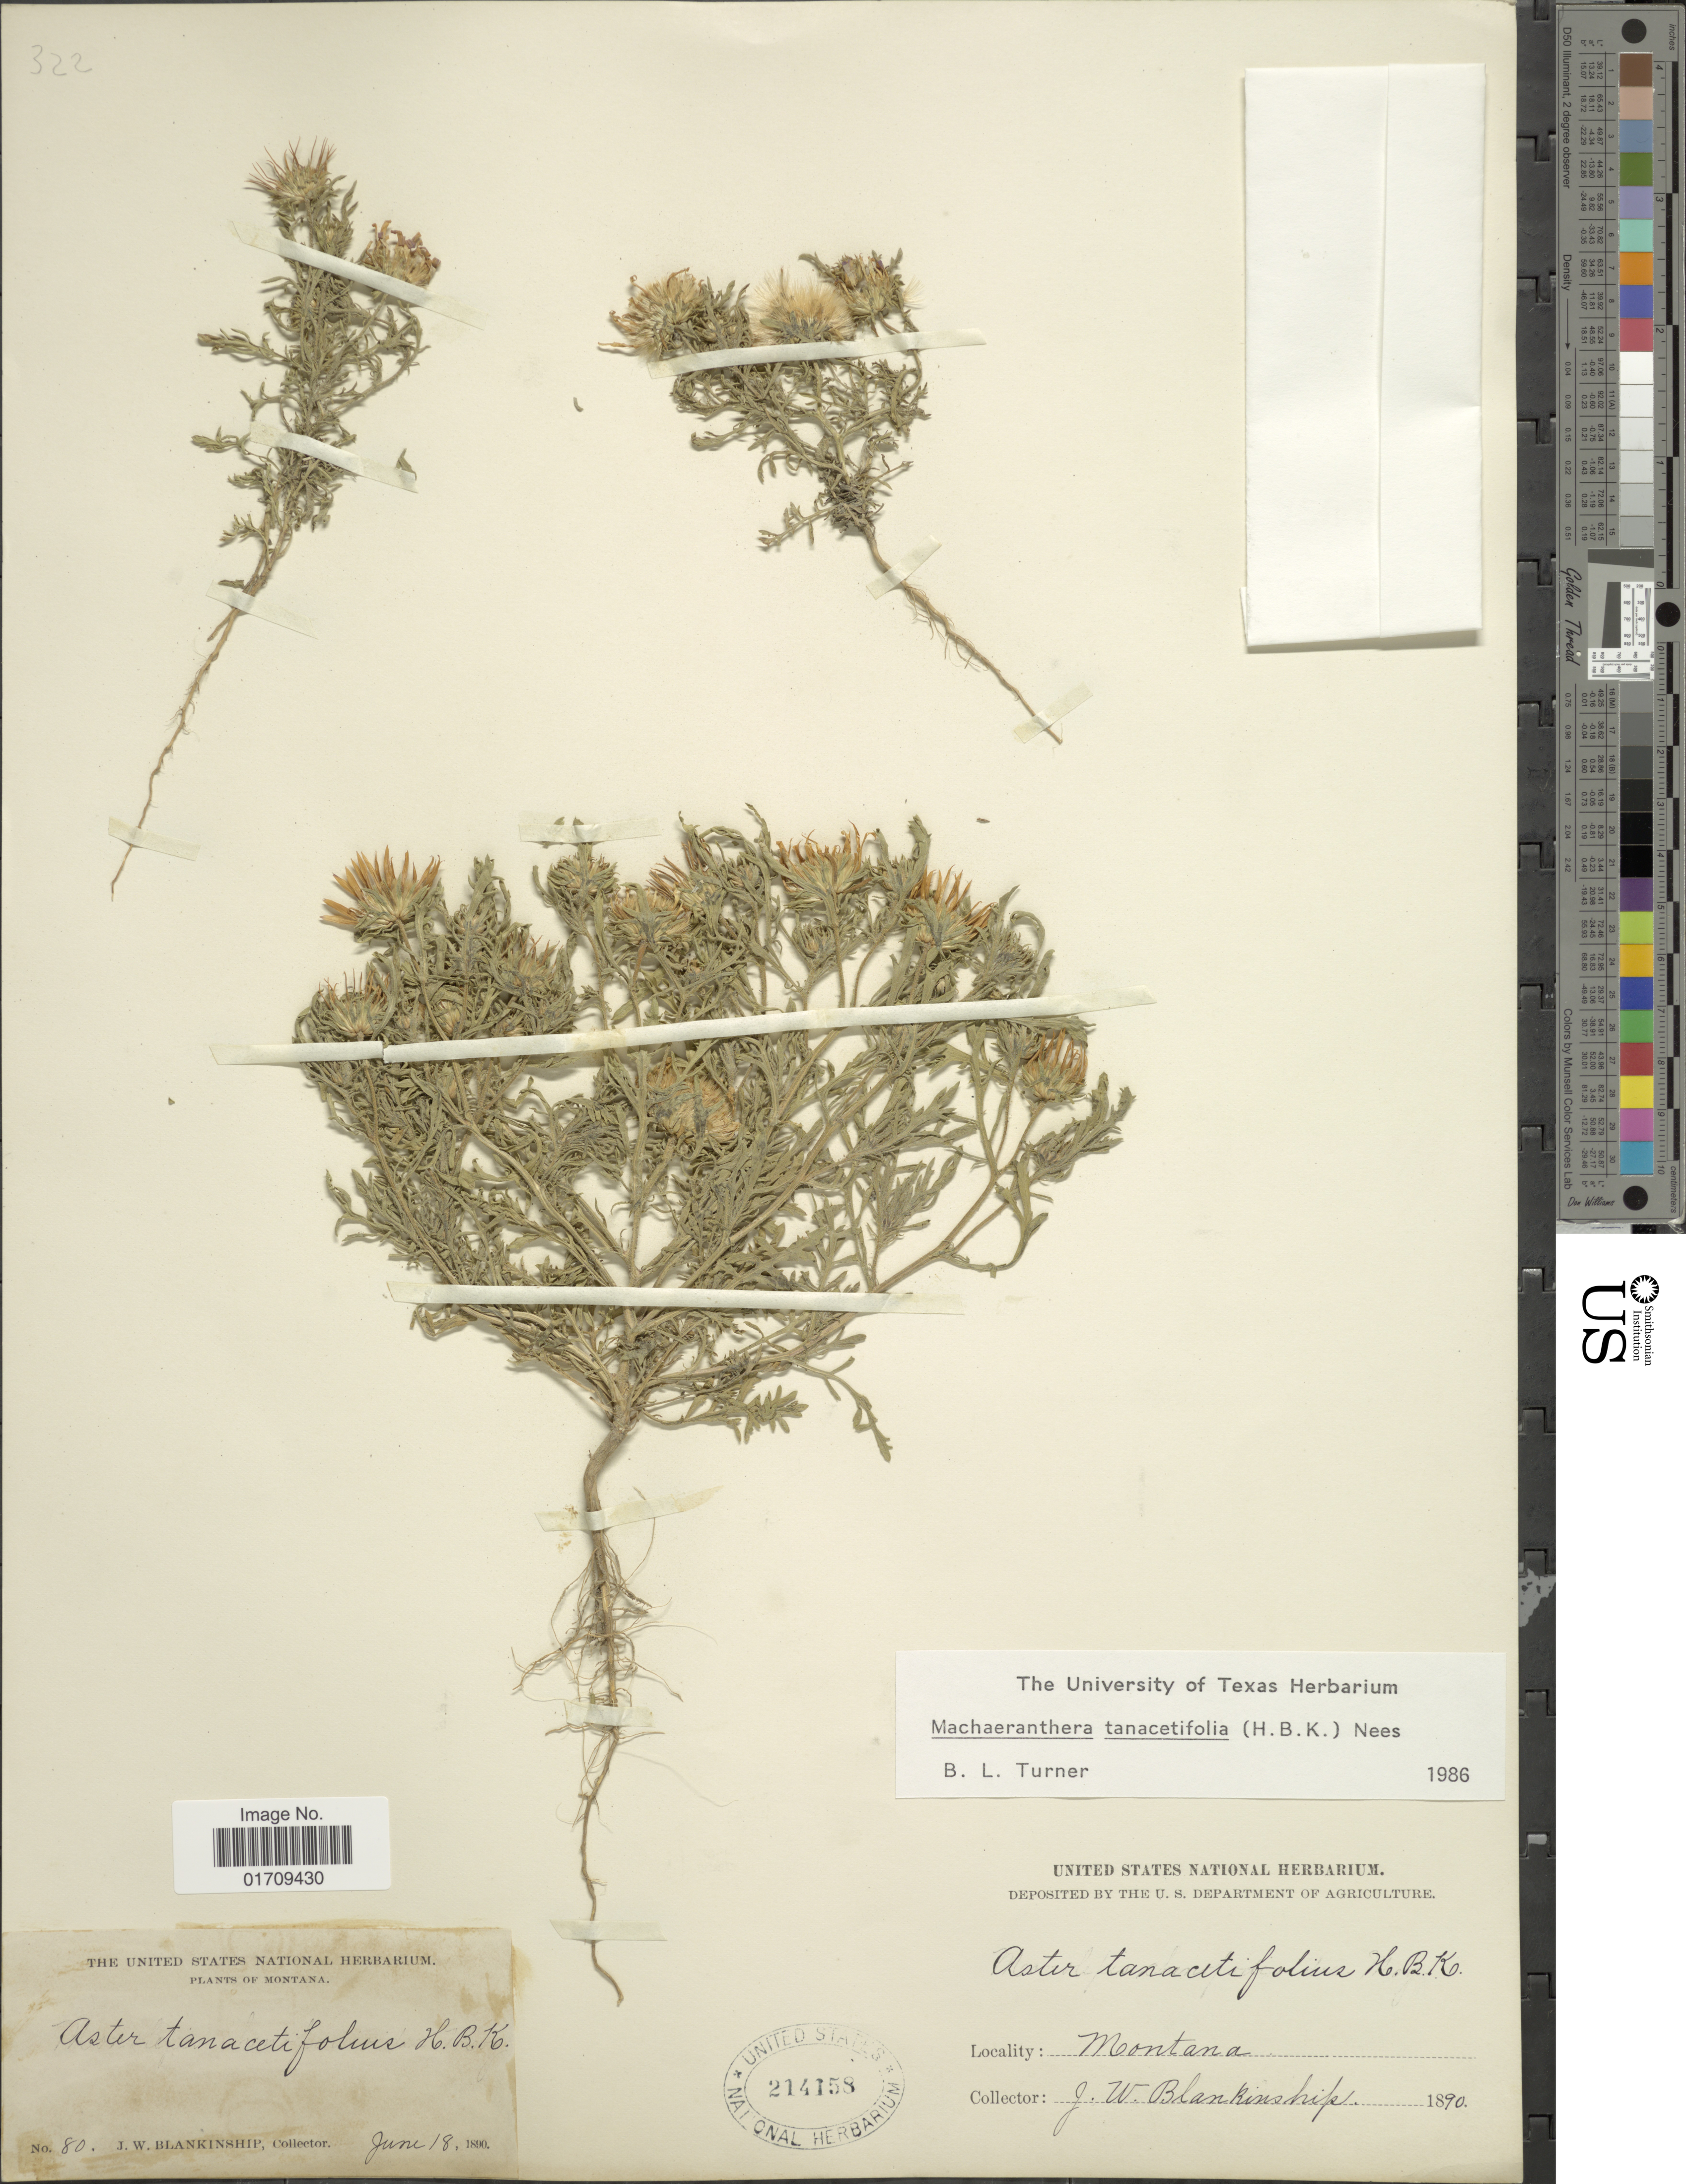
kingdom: Plantae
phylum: Tracheophyta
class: Magnoliopsida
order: Asterales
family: Asteraceae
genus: Machaeranthera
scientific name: Machaeranthera tanacetifolia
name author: (Kunth) Nees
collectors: J. W. Blankinship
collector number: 80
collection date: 1890-06-18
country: United States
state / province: Montana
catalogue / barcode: US 214158